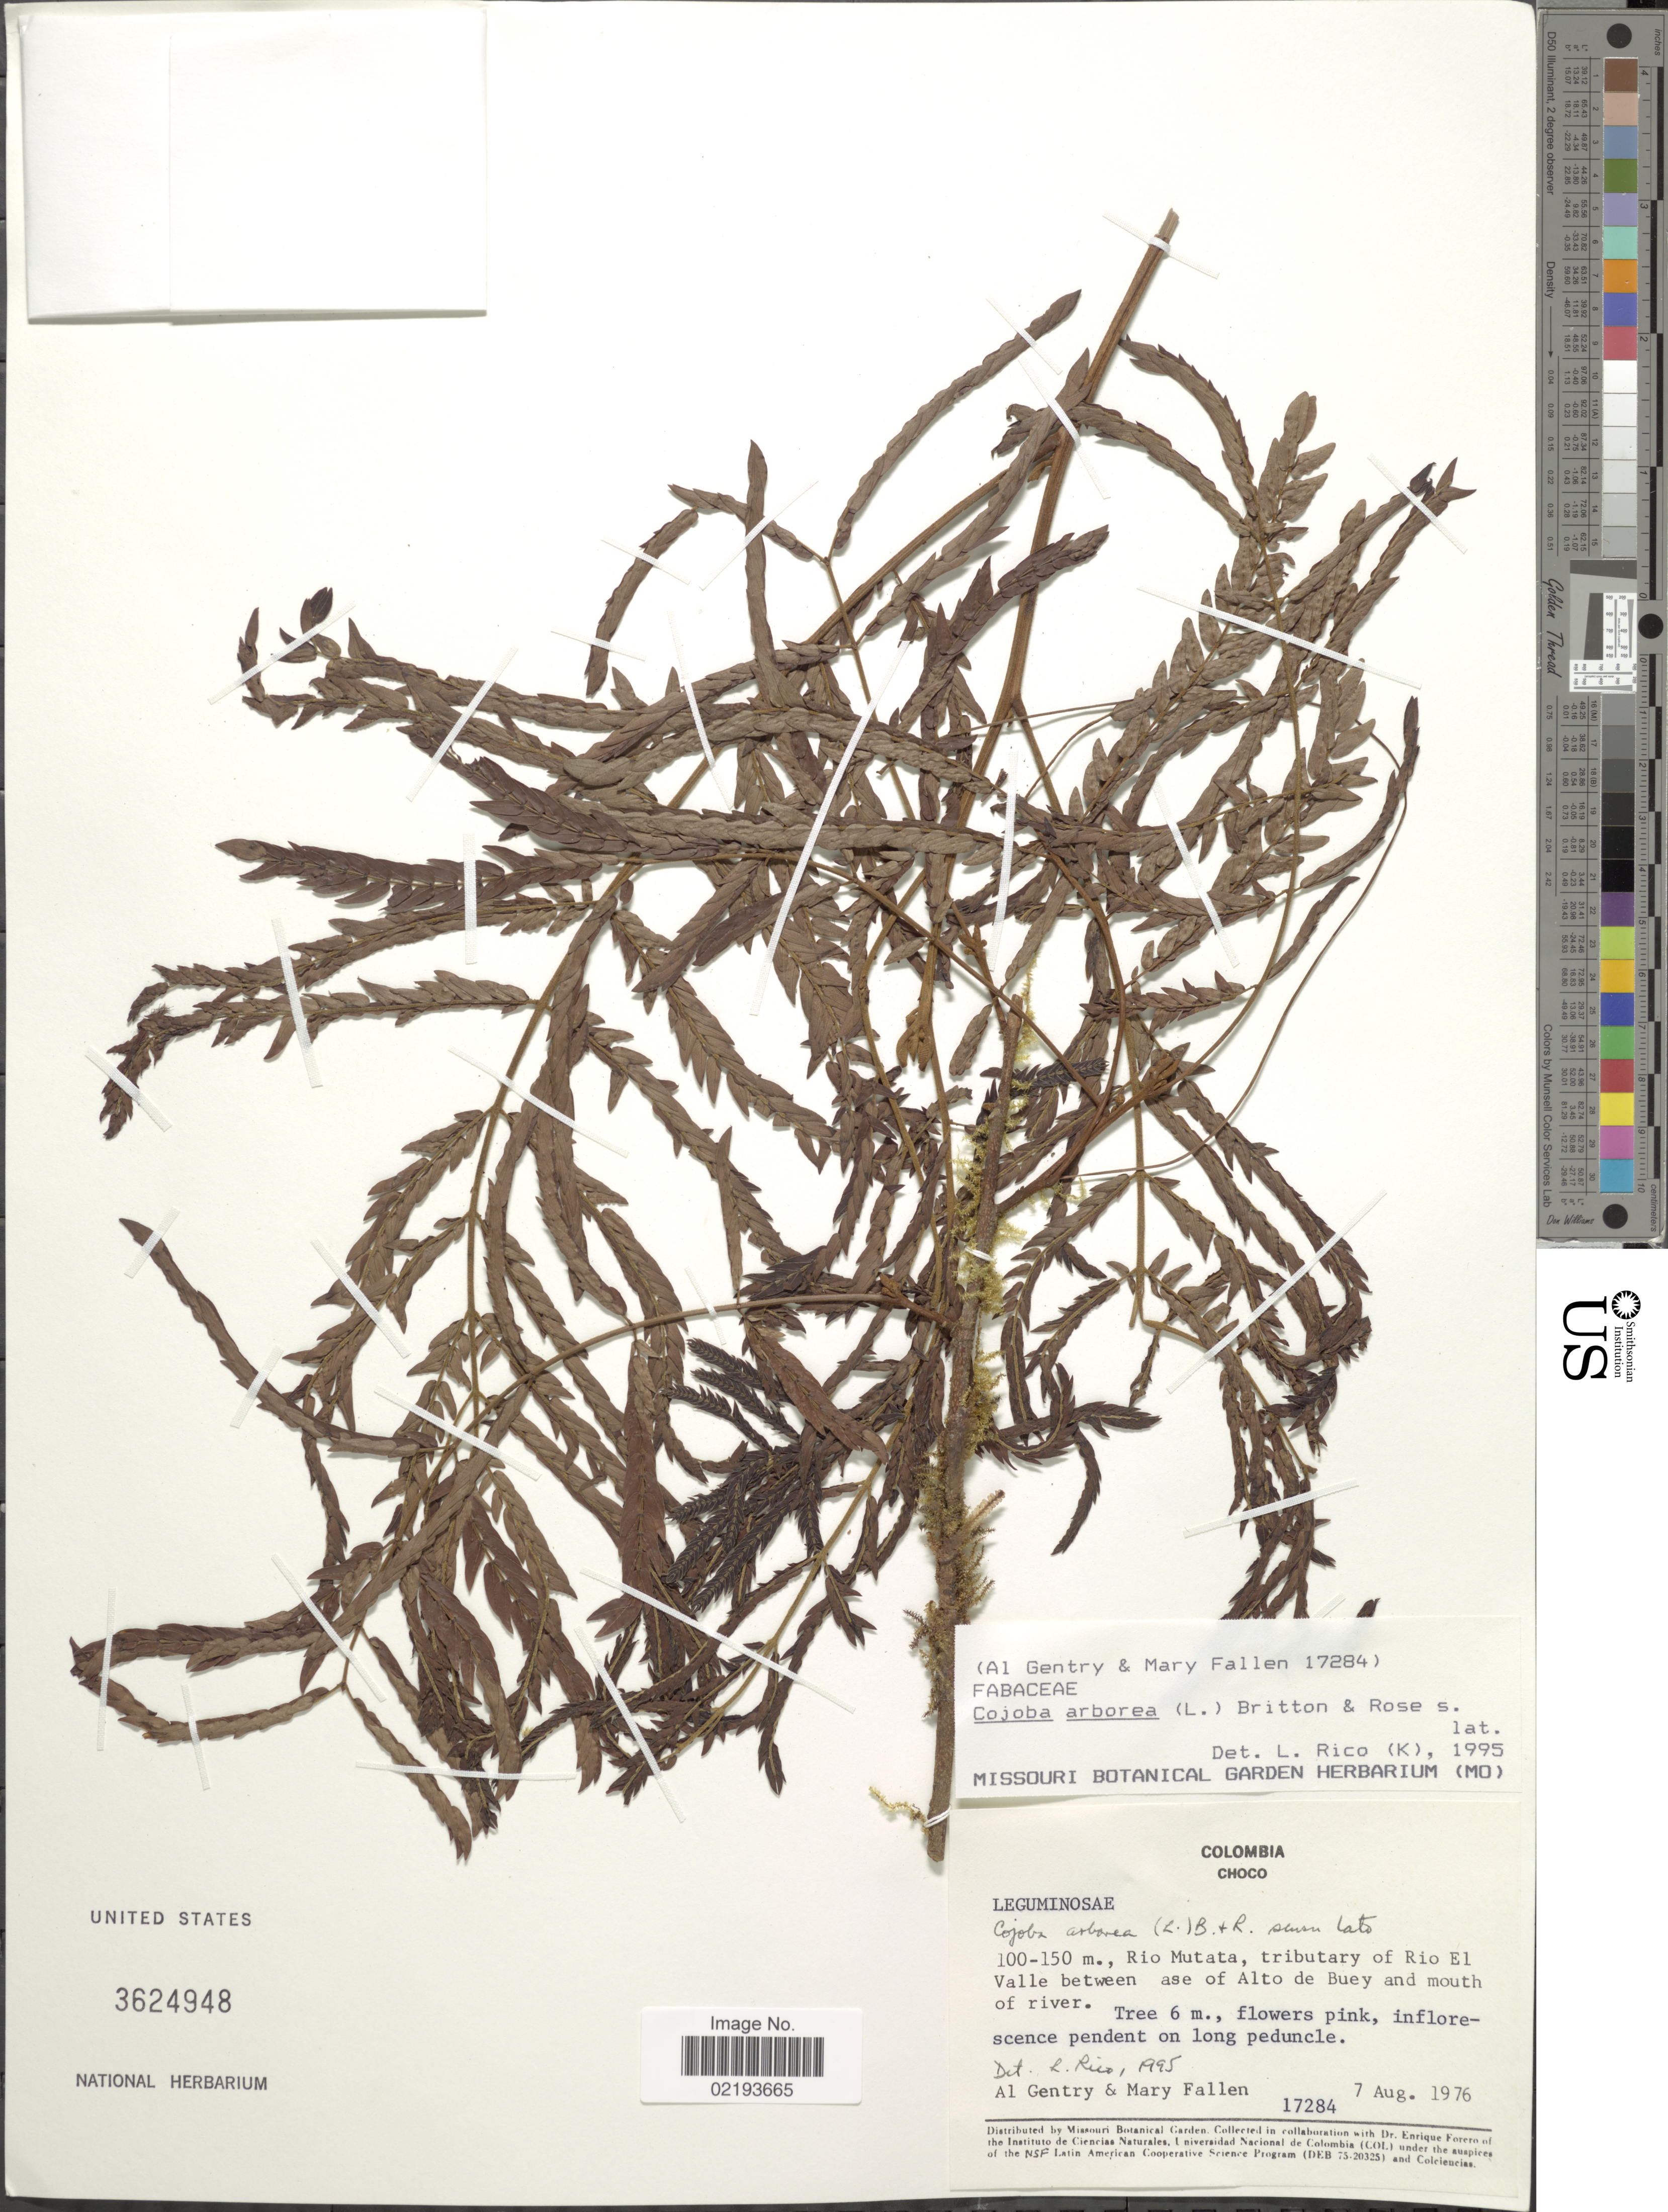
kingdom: Plantae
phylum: Tracheophyta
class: Magnoliopsida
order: Fabales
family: Fabaceae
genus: Cojoba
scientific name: Cojoba arborea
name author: (L.) Britton & Rose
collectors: A. H. Gentry & M. Fallen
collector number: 17284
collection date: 1976-08-07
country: Colombia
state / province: Chocó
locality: Rio Mutata, tributary of Rio El Valle between ase of Alto de Buey and mouth of river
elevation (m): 100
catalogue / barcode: US 3624948